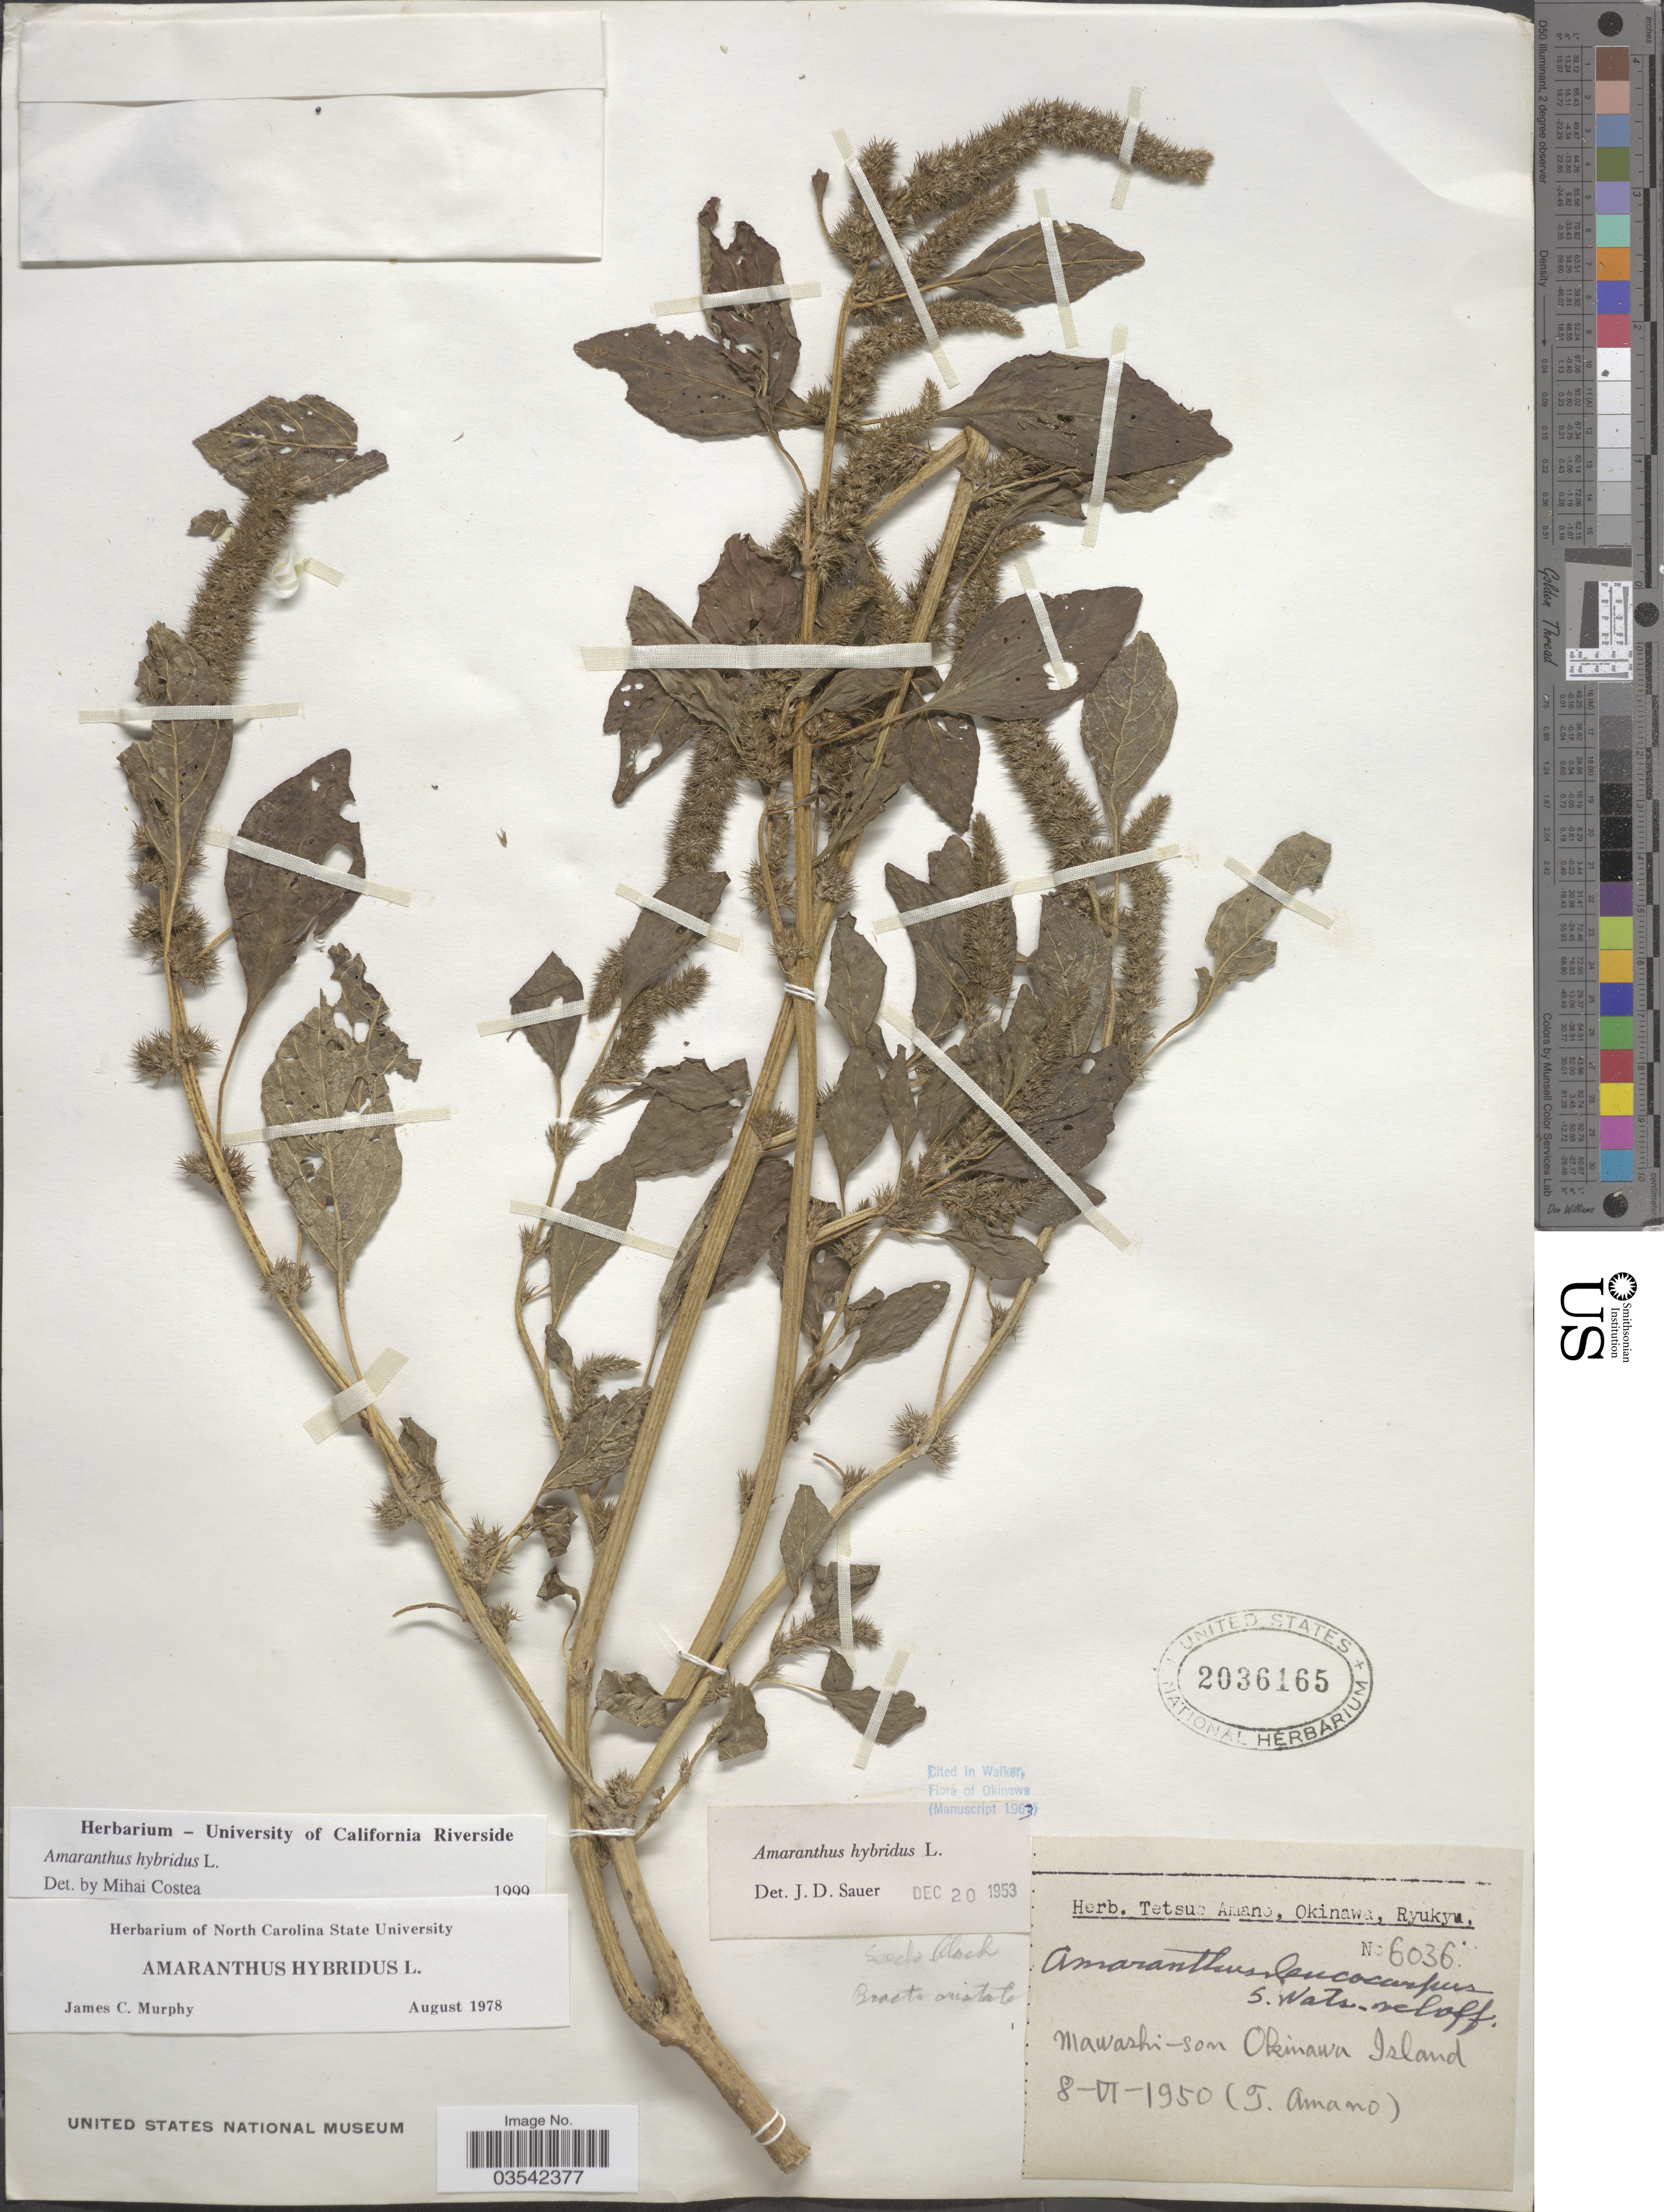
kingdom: Plantae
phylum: Tracheophyta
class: Magnoliopsida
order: Caryophyllales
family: Amaranthaceae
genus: Amaranthus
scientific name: Amaranthus hybridus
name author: L.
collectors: T. Amano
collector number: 6036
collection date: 1950-06-08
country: Japan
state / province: Okinawa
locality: Mawashi-son Okinawa Island.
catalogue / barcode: US 2036165